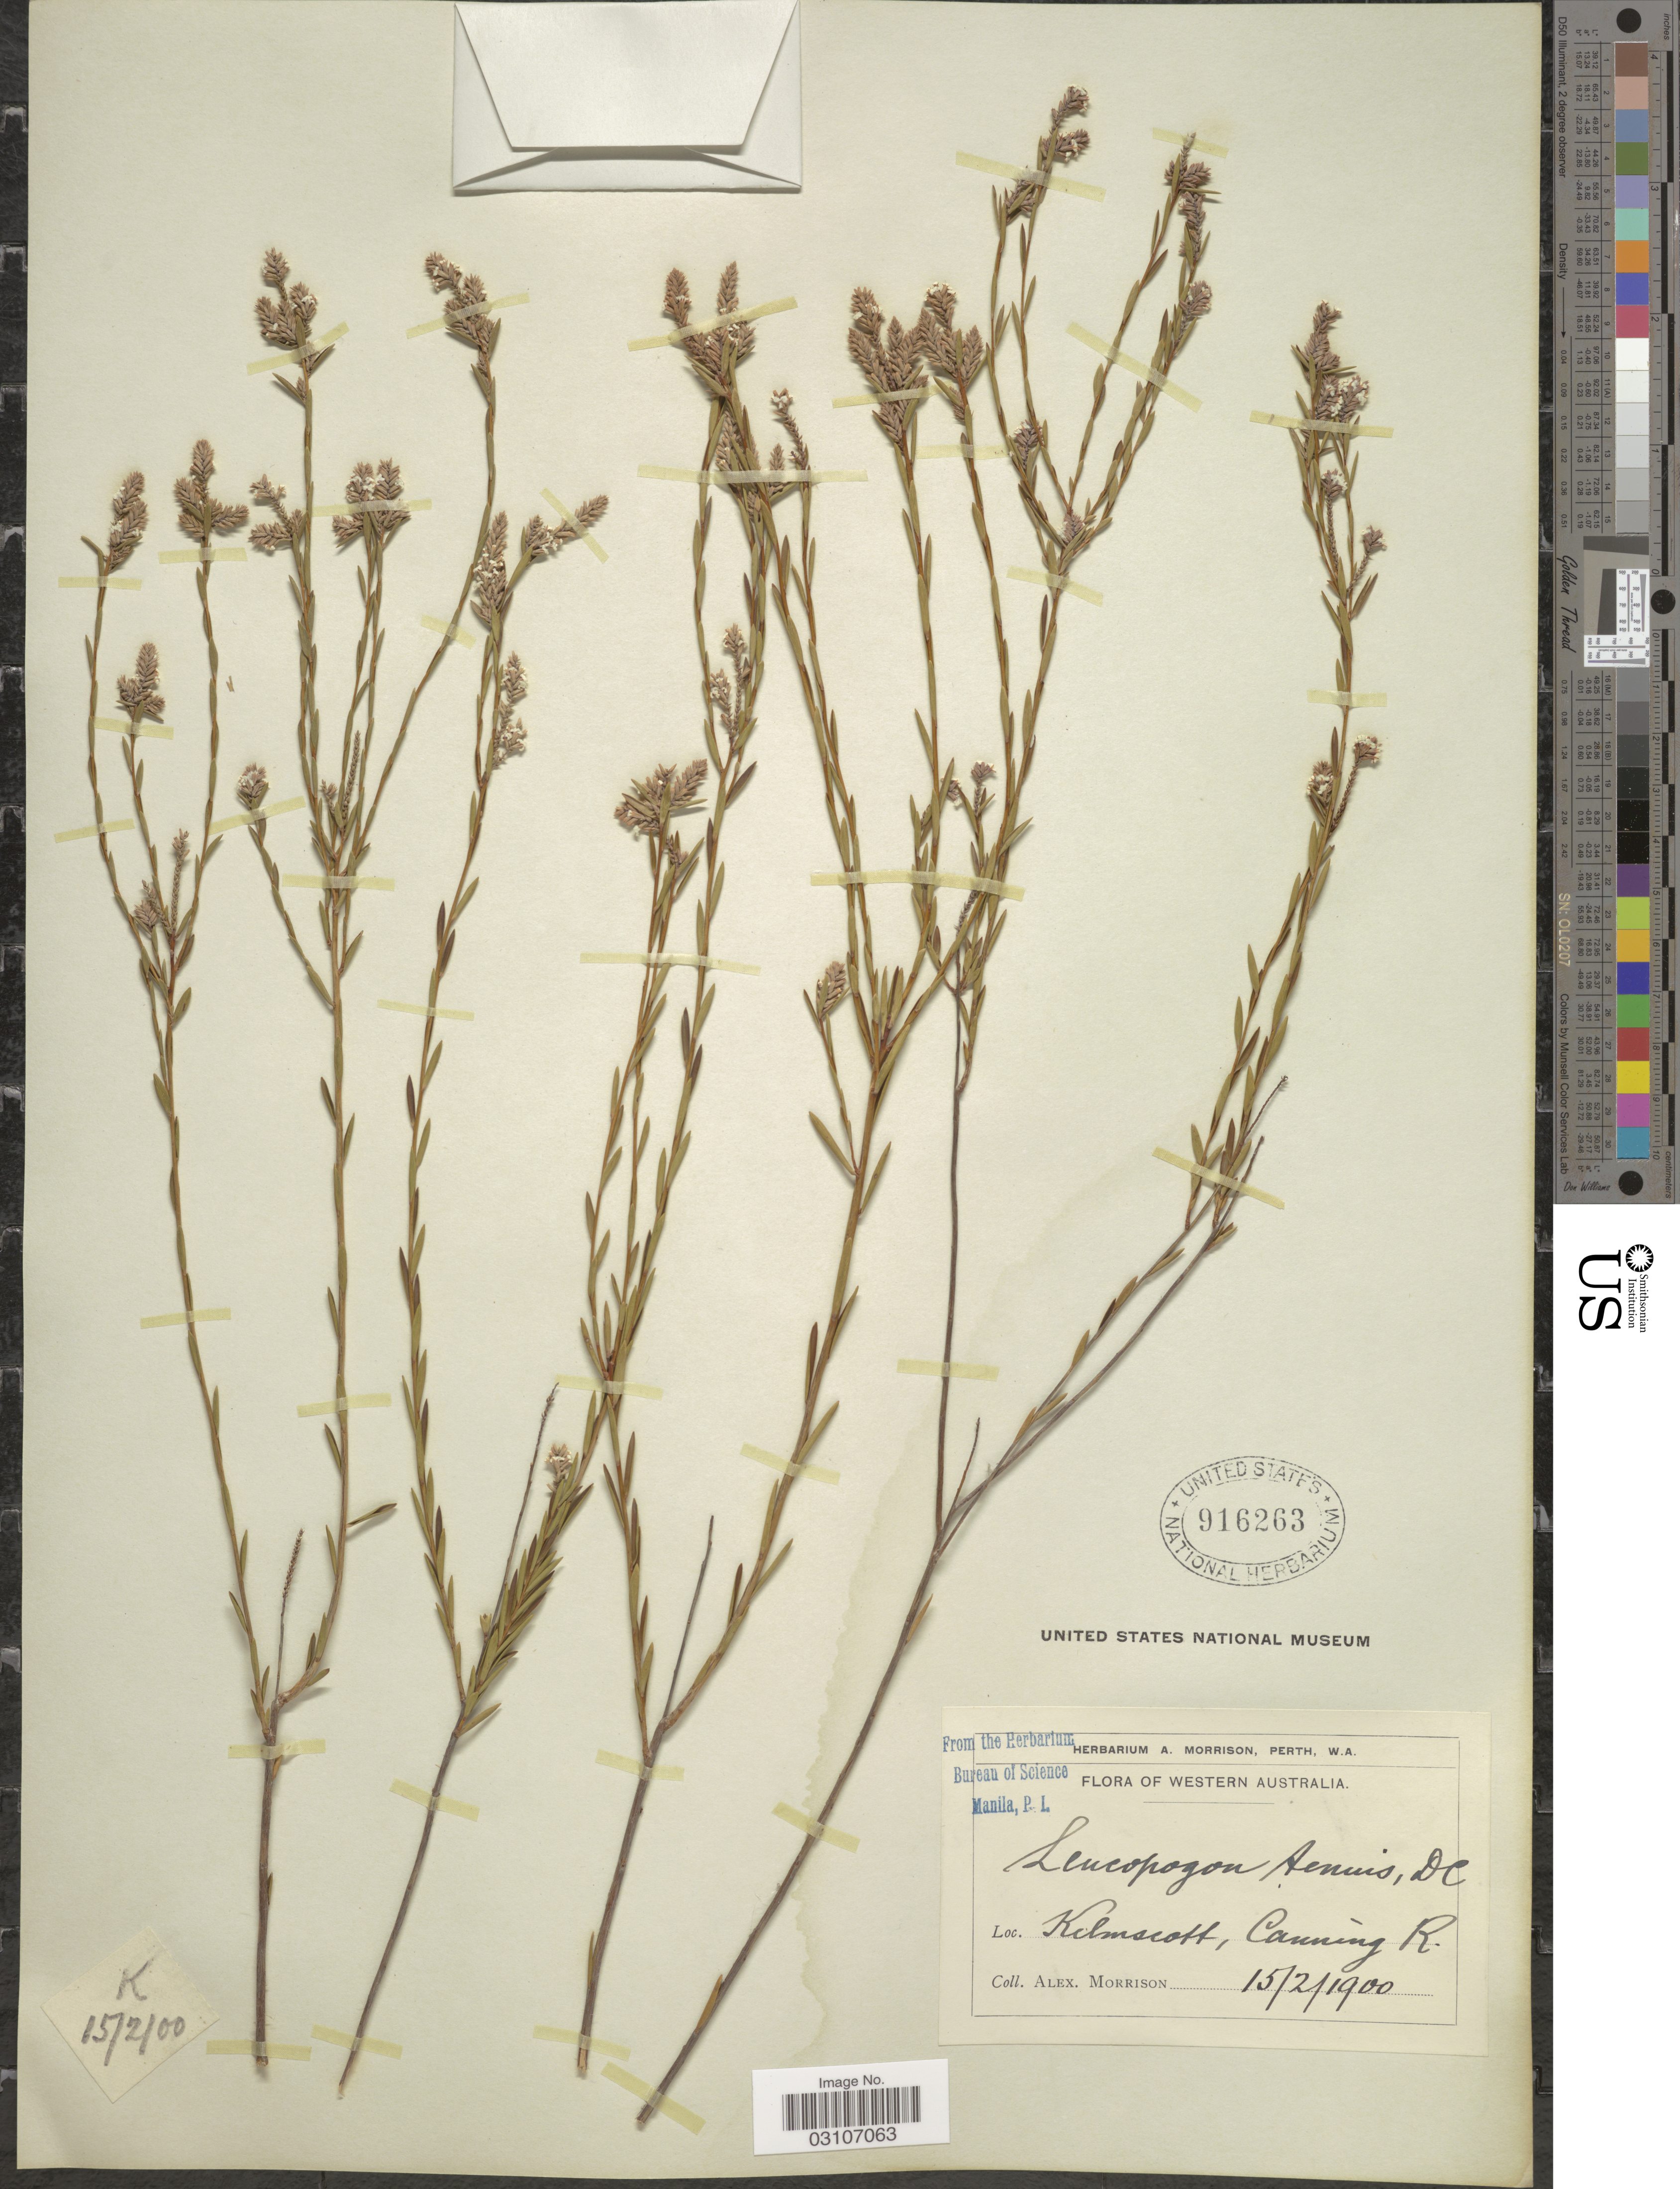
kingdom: Plantae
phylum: Tracheophyta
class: Magnoliopsida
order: Ericales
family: Ericaceae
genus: Leucopogon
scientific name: Leucopogon tenuis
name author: DC.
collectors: A. Morrison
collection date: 1900-02-15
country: Australia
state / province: Western Australia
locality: Kelmscott., Canning R.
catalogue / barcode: US 916263